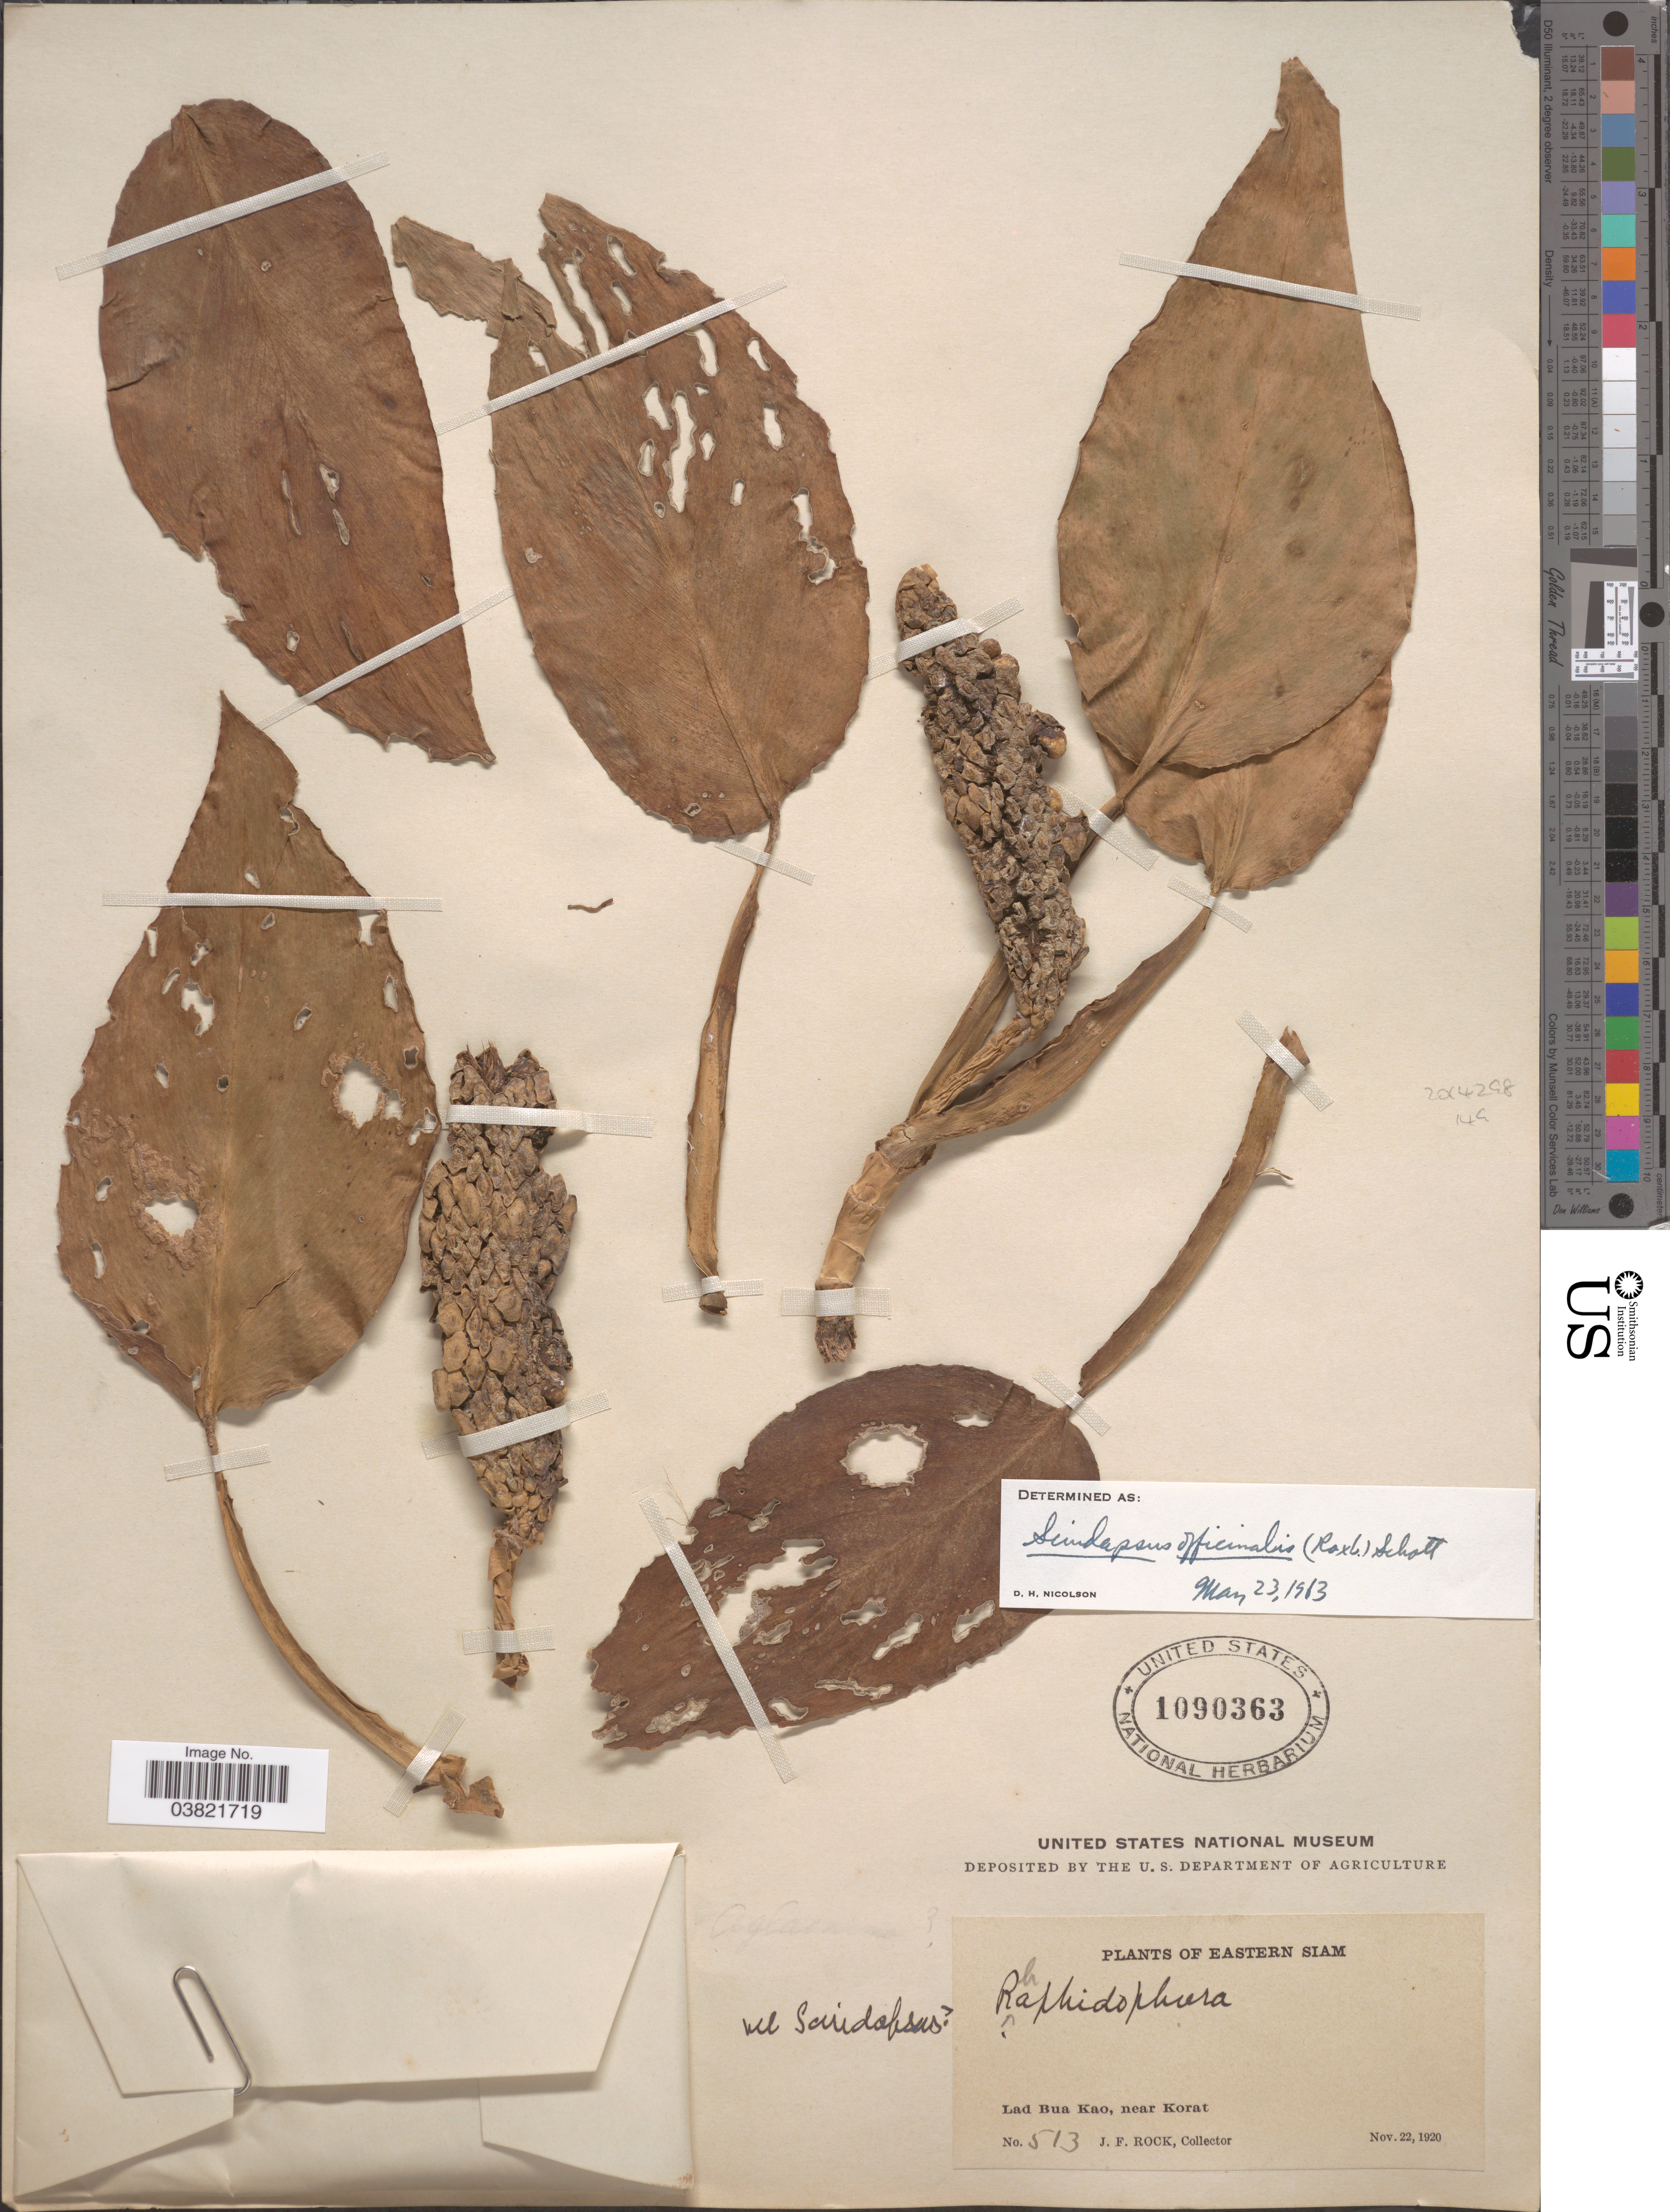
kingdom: Plantae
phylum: Tracheophyta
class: Liliopsida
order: Alismatales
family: Araceae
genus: Scindapsus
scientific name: Scindapsus officinalis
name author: (Roxb.) Schott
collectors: J. Rock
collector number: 513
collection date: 1920-11-22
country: Thailand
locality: Eastern Siam. Lad Bua Kao, near Korat.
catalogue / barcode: US 1090363